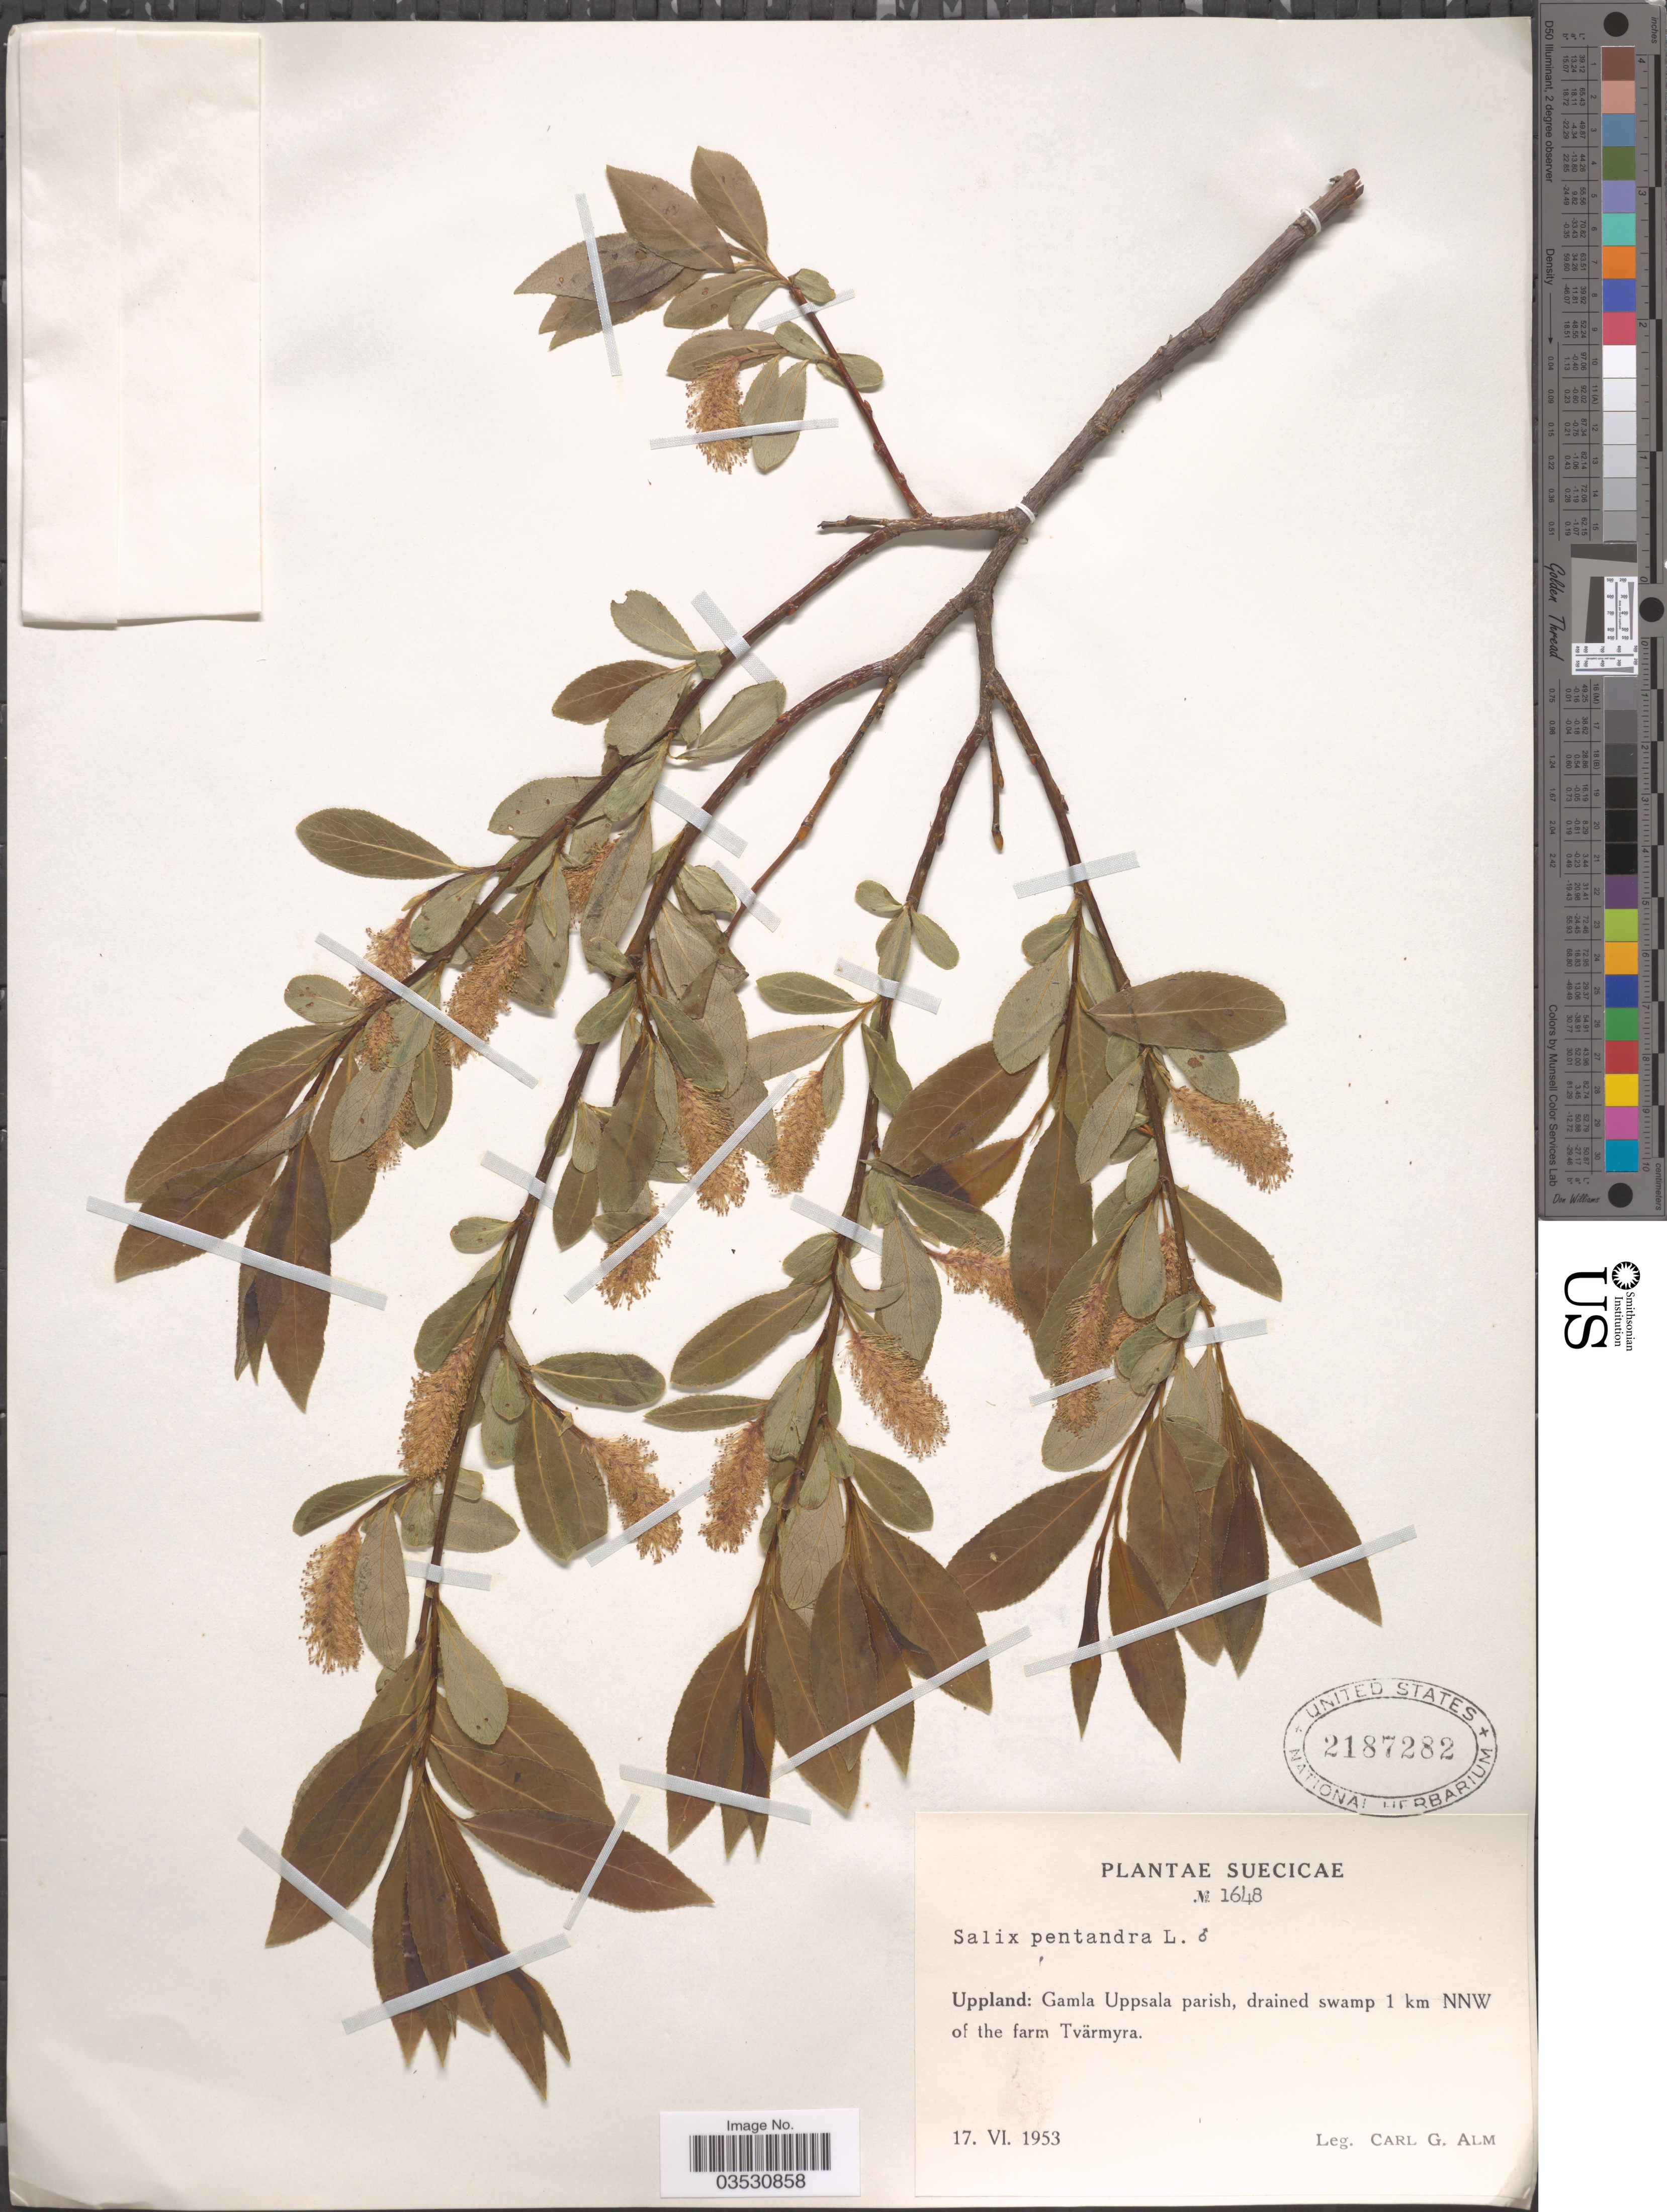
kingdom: Plantae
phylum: Tracheophyta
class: Magnoliopsida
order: Malpighiales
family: Salicaceae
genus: Salix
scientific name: Salix pentandra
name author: L.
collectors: C. G. Alm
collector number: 1648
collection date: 1953-06-17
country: Sweden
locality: Suecicae. Uppland: Gamla Uppsala parish, drained swamp 1 km NNW of the farm Tvärmyra.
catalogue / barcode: US 2187282